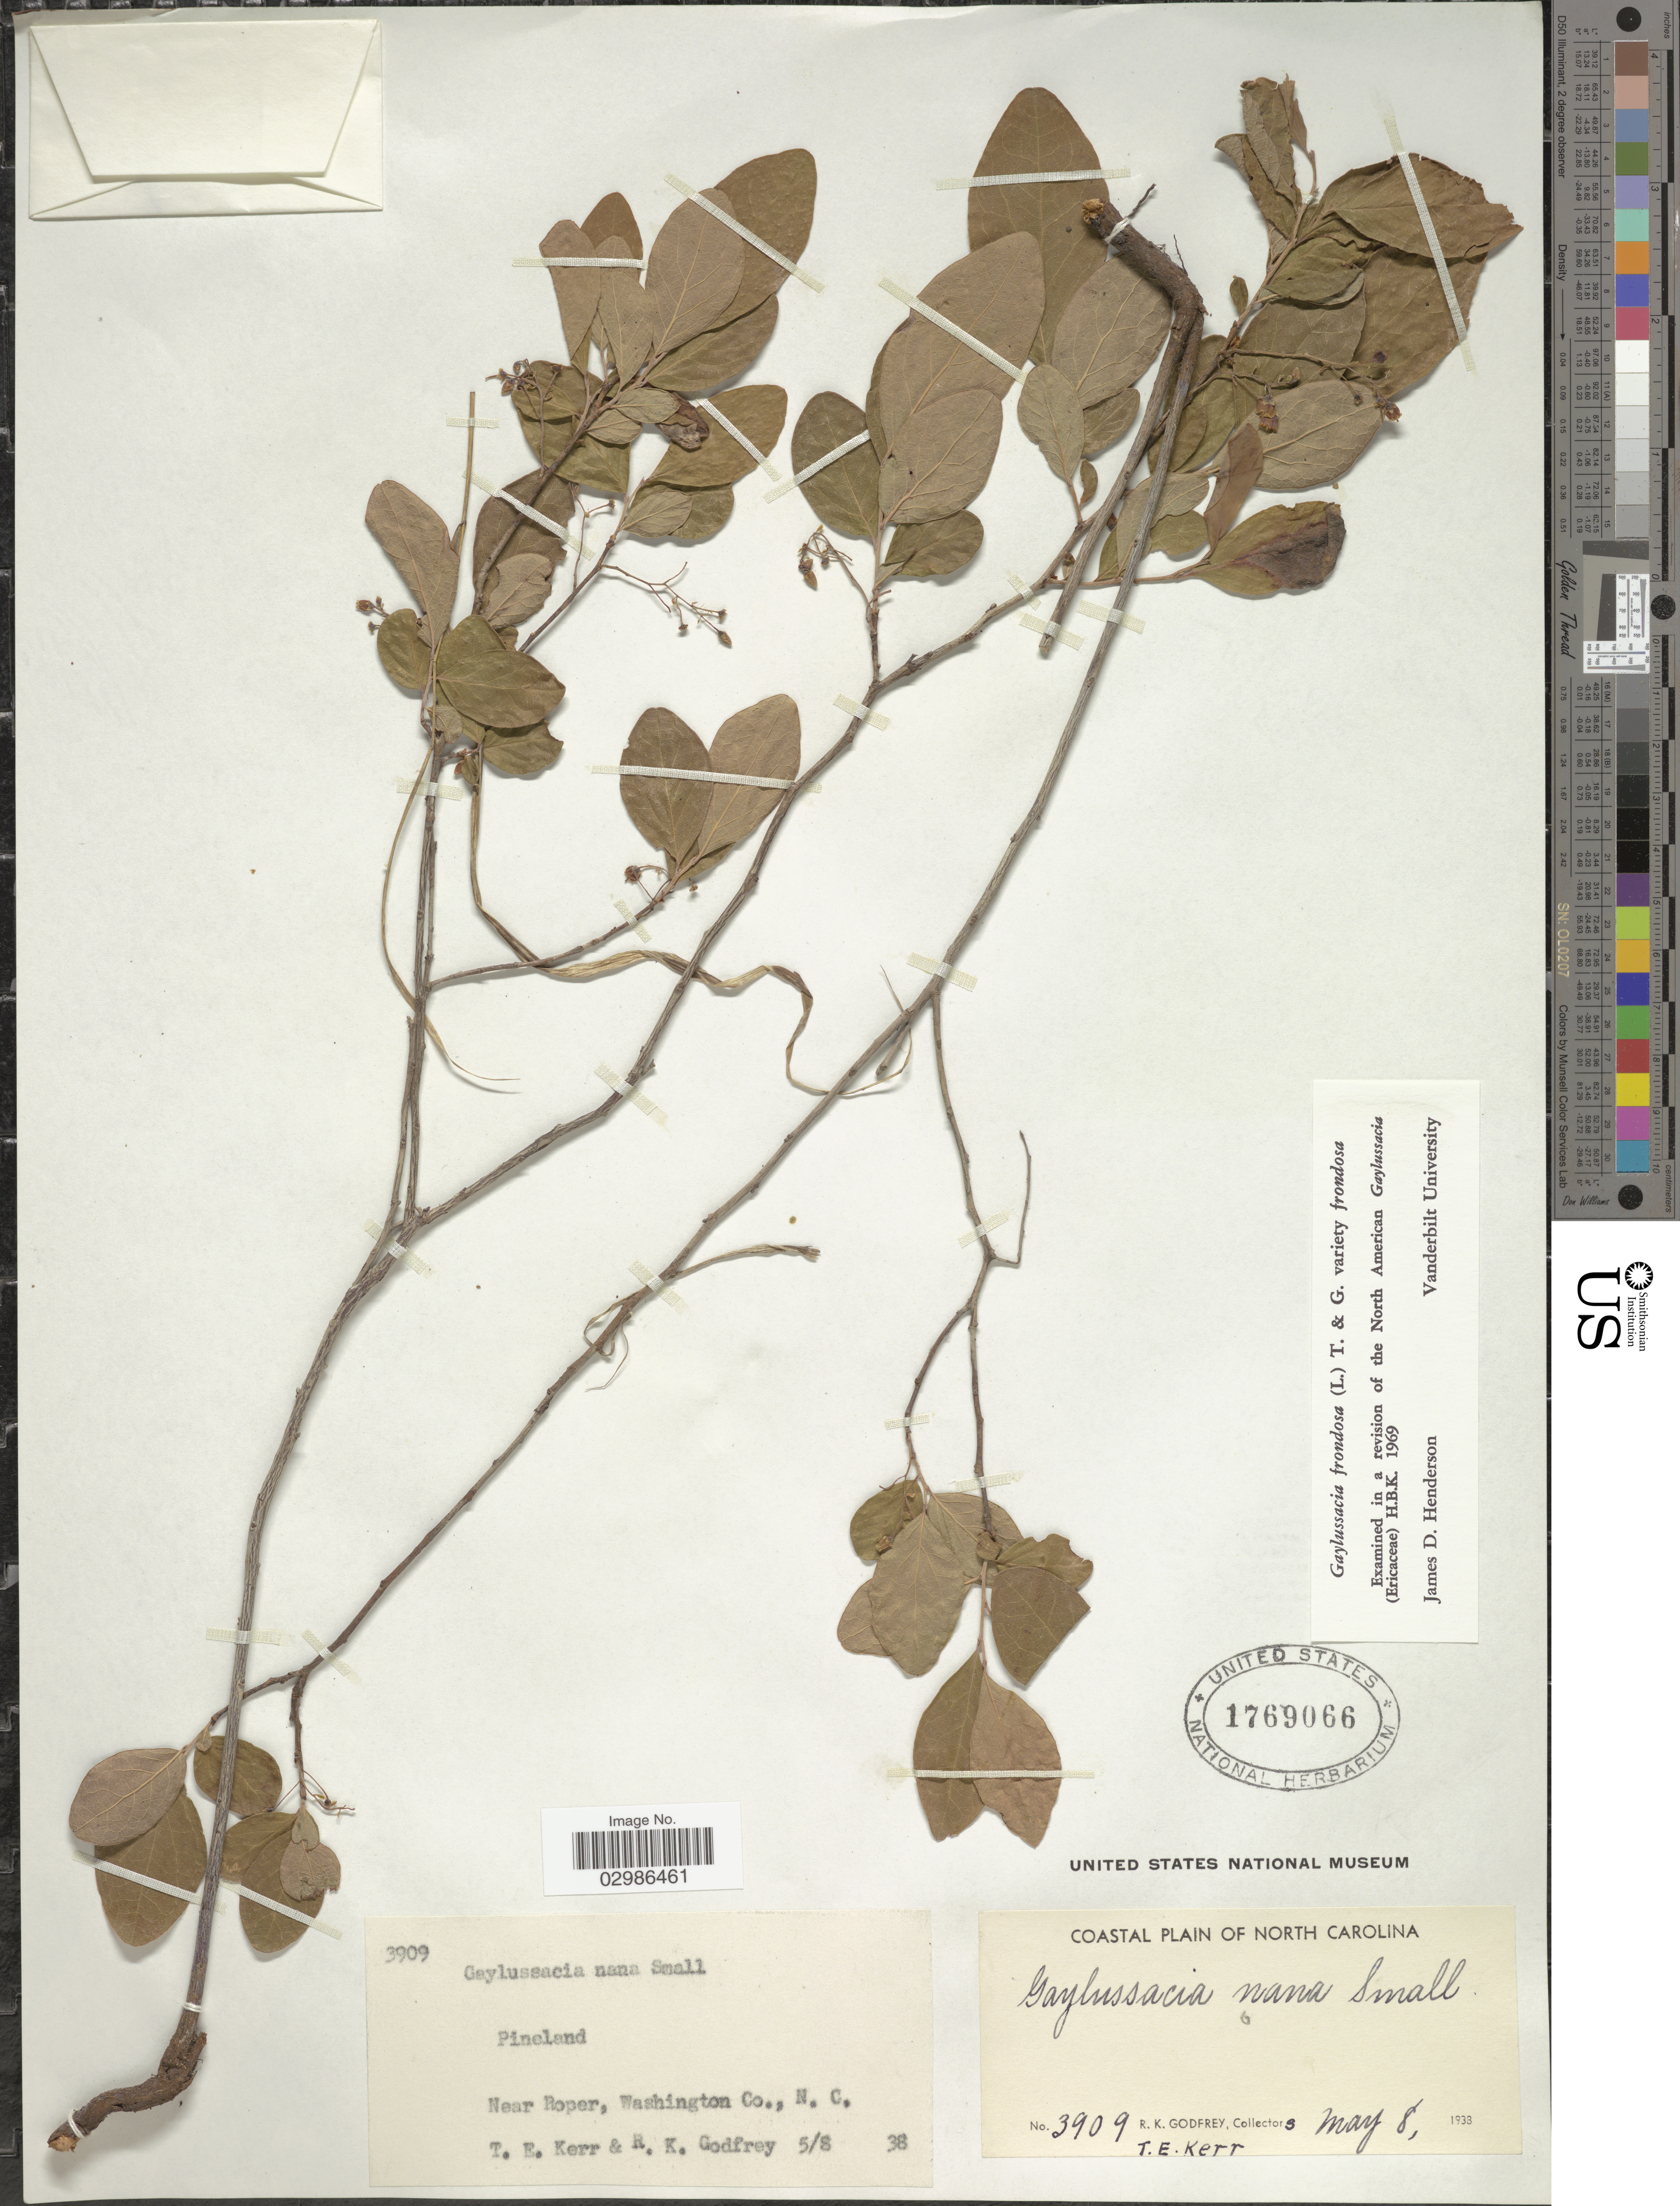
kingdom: Plantae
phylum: Tracheophyta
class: Magnoliopsida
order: Ericales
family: Ericaceae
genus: Gaylussacia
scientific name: Gaylussacia frondosa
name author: (L.) Torr. & A. Gray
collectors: R. K. Godfrey & T. E. Kerr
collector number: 3909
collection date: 1938-05-08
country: United States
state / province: North Carolina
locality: Coastal plain of North Carolina. Near Roper, Washington Co., N. C.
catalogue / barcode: US 1769066